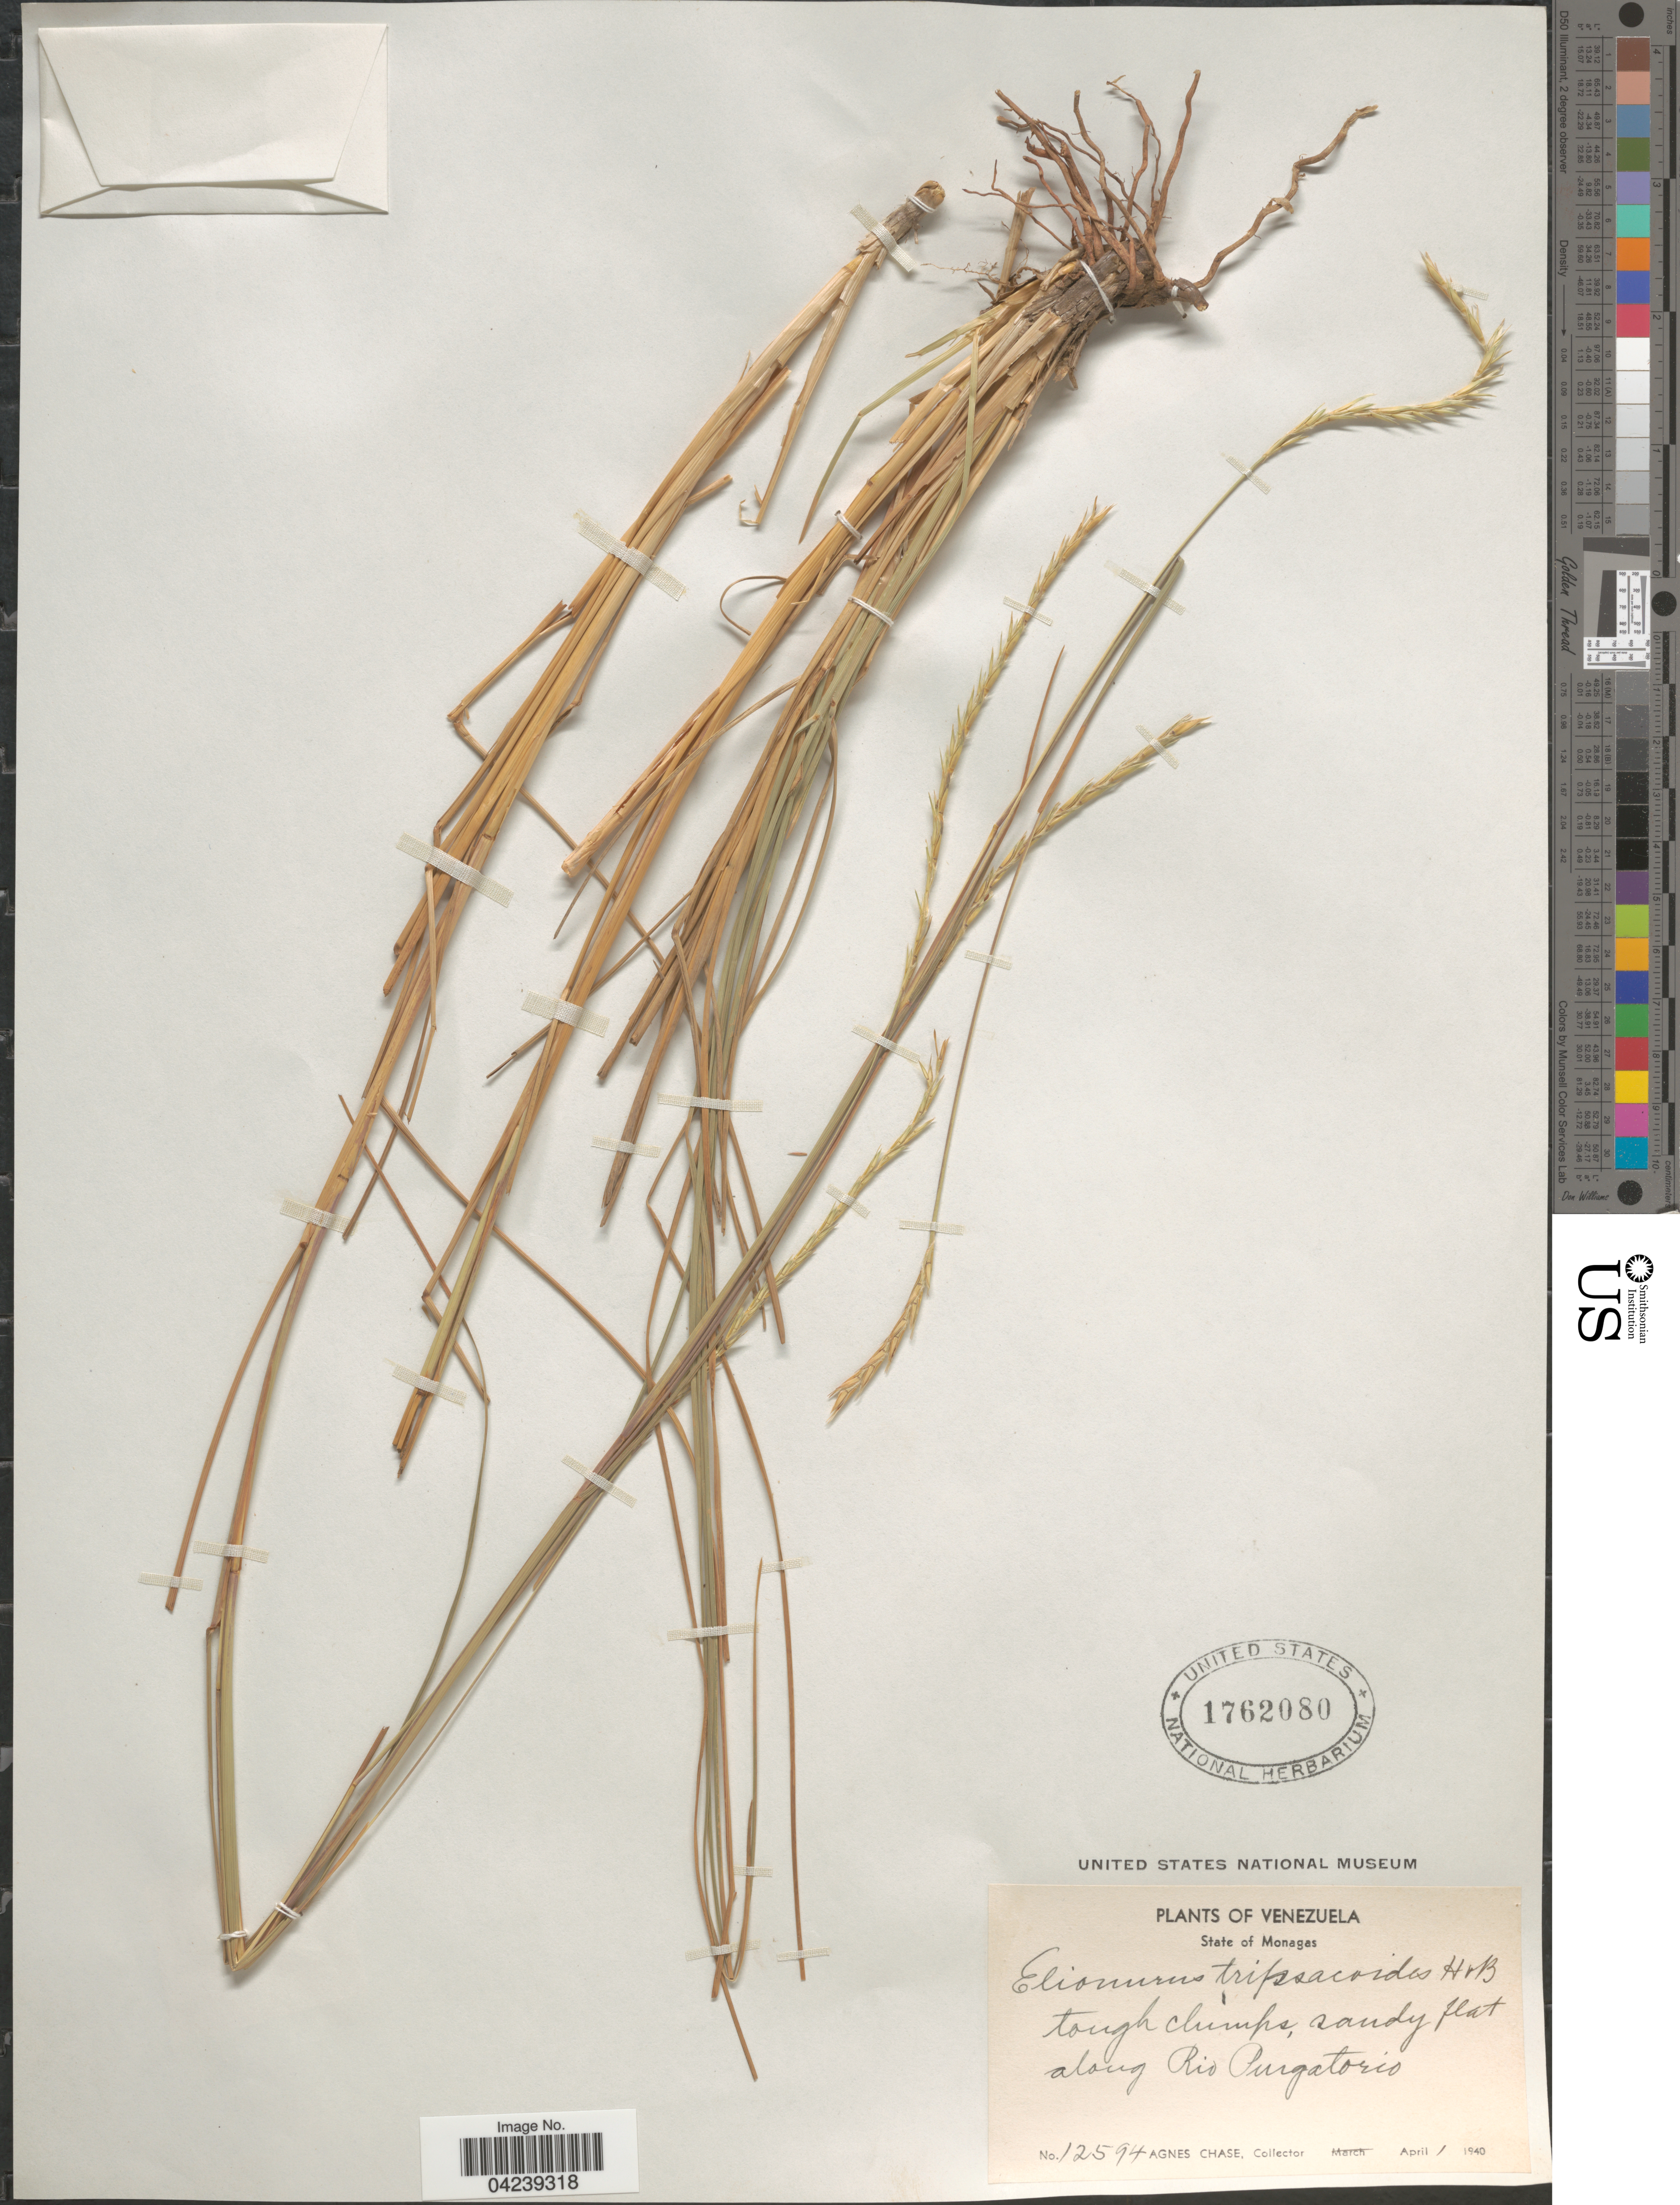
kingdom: Plantae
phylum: Tracheophyta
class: Liliopsida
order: Poales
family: Poaceae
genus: Elionurus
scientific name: Elionurus tripsacoides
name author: Humb. & Bonpl. ex Willd.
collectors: A. Chase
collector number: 12594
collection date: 1940-04-01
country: Venezuela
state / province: Monagas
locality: Sandy flat along Rio Purgatorio.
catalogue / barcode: US 1762080